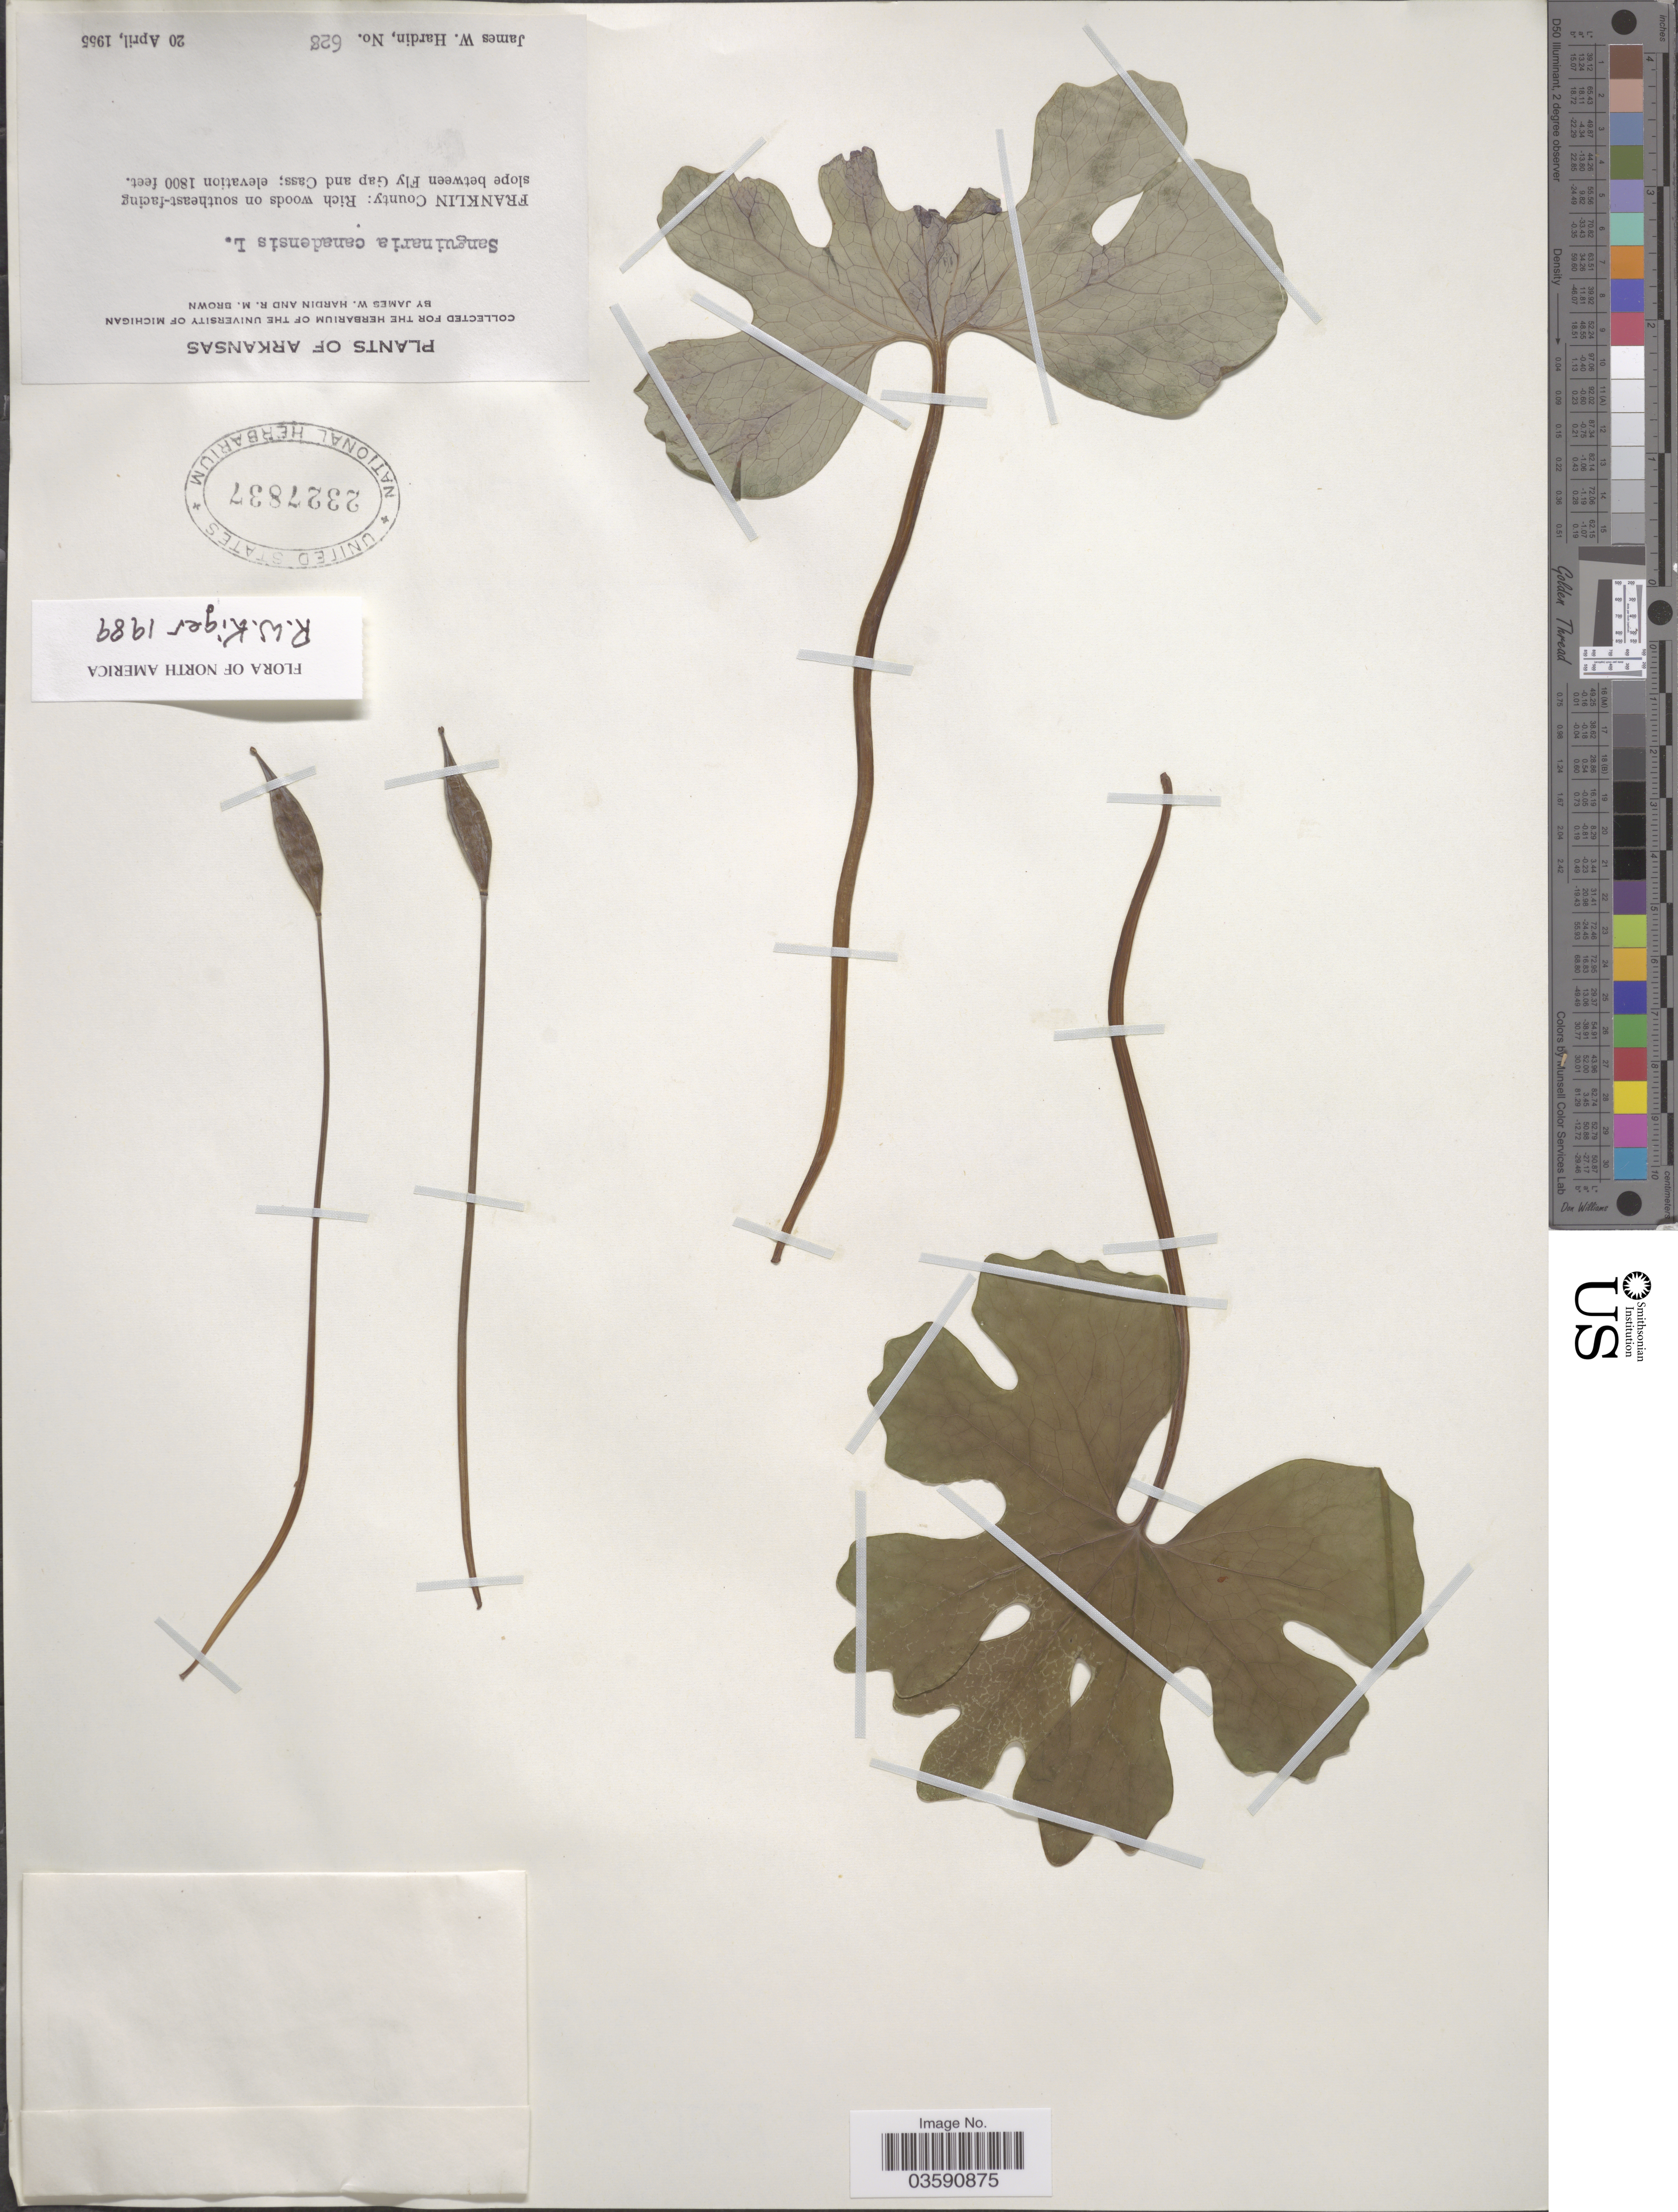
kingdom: Plantae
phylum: Tracheophyta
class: Magnoliopsida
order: Ranunculales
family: Papaveraceae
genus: Sanguinaria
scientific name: Sanguinaria canadensis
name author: L.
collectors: J. W. Hardin & R. Brown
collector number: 628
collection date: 1955-04-20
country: United States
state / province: Arkansas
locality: Franklin County: Rich woods on southeast-facing slope between Fly Gap and Cass.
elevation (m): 549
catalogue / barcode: US 2327837